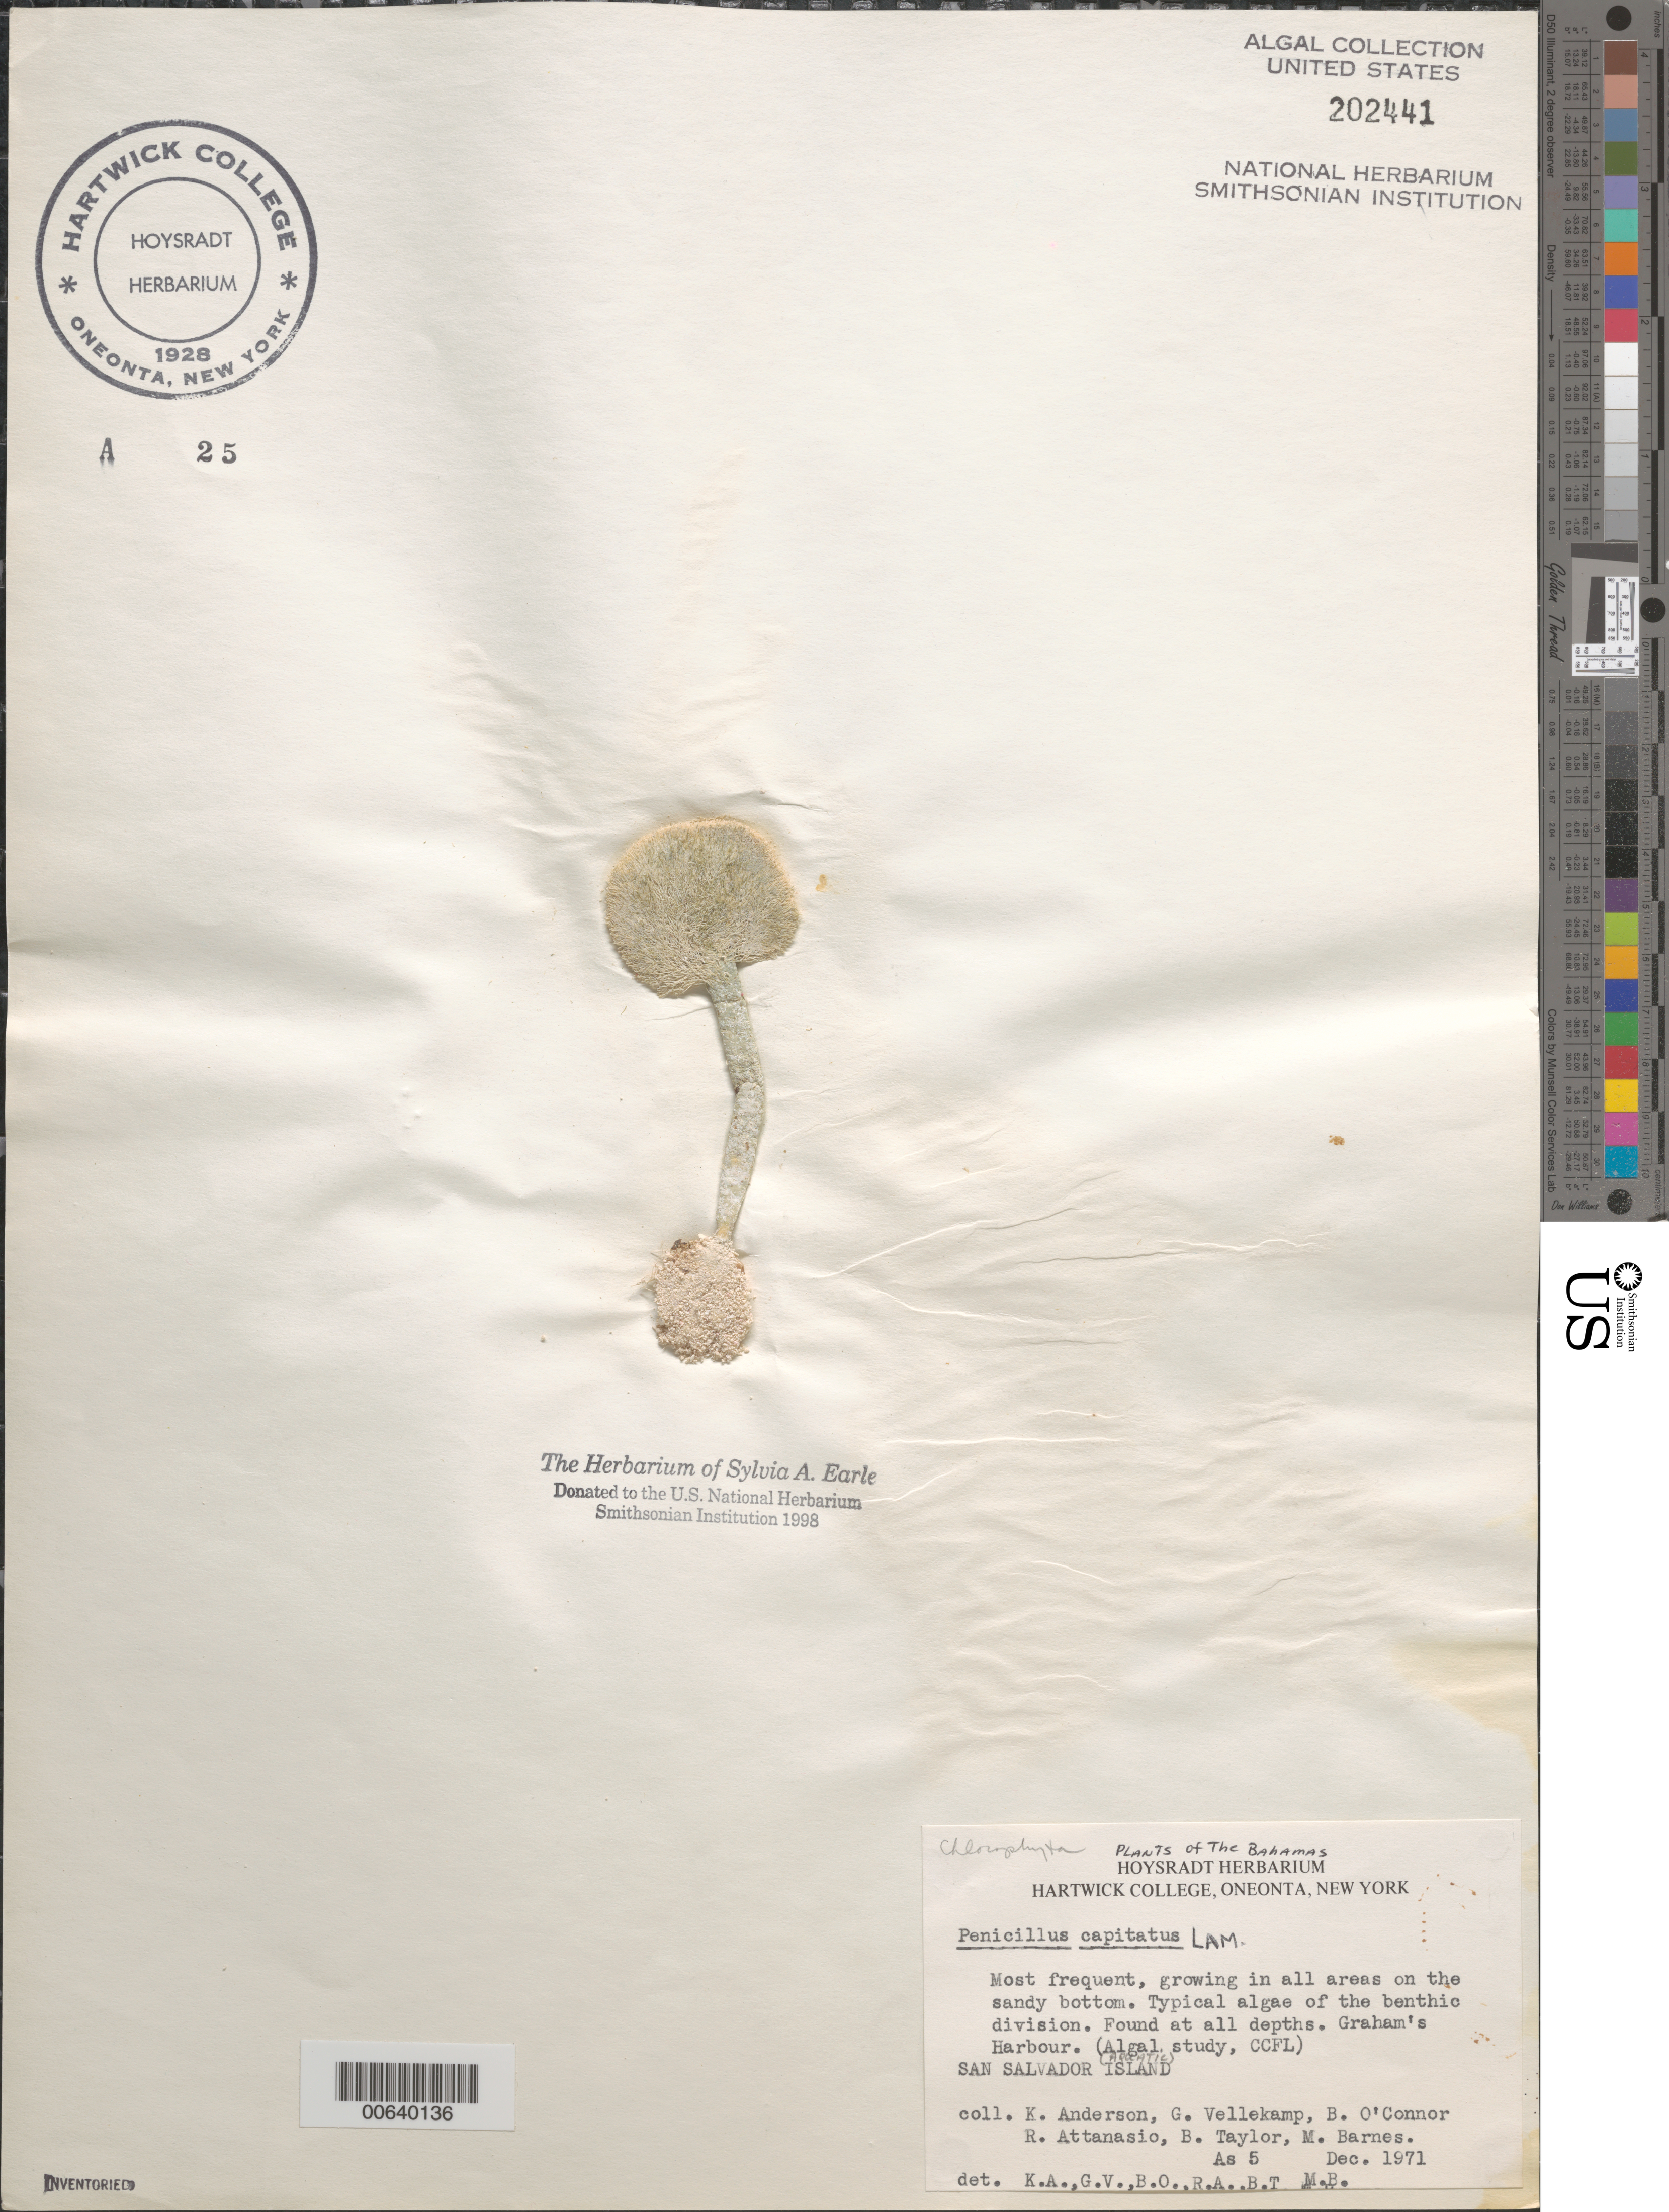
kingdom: Plantae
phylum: Chlorophyta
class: Ulvophyceae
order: Bryopsidales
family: Udoteaceae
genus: Penicillus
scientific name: Penicillus capitatus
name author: Lam.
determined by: Anderson, K.; et al.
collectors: K. Anderson, G. Vellekamp, B. O'Connor, R. Attanasio, B. Taylor & M. Barnes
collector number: As 5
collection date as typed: Dec 1971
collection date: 1971-12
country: Bahamas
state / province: San Salvador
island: San Salvador Island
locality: Grahams Harbour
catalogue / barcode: US 202441